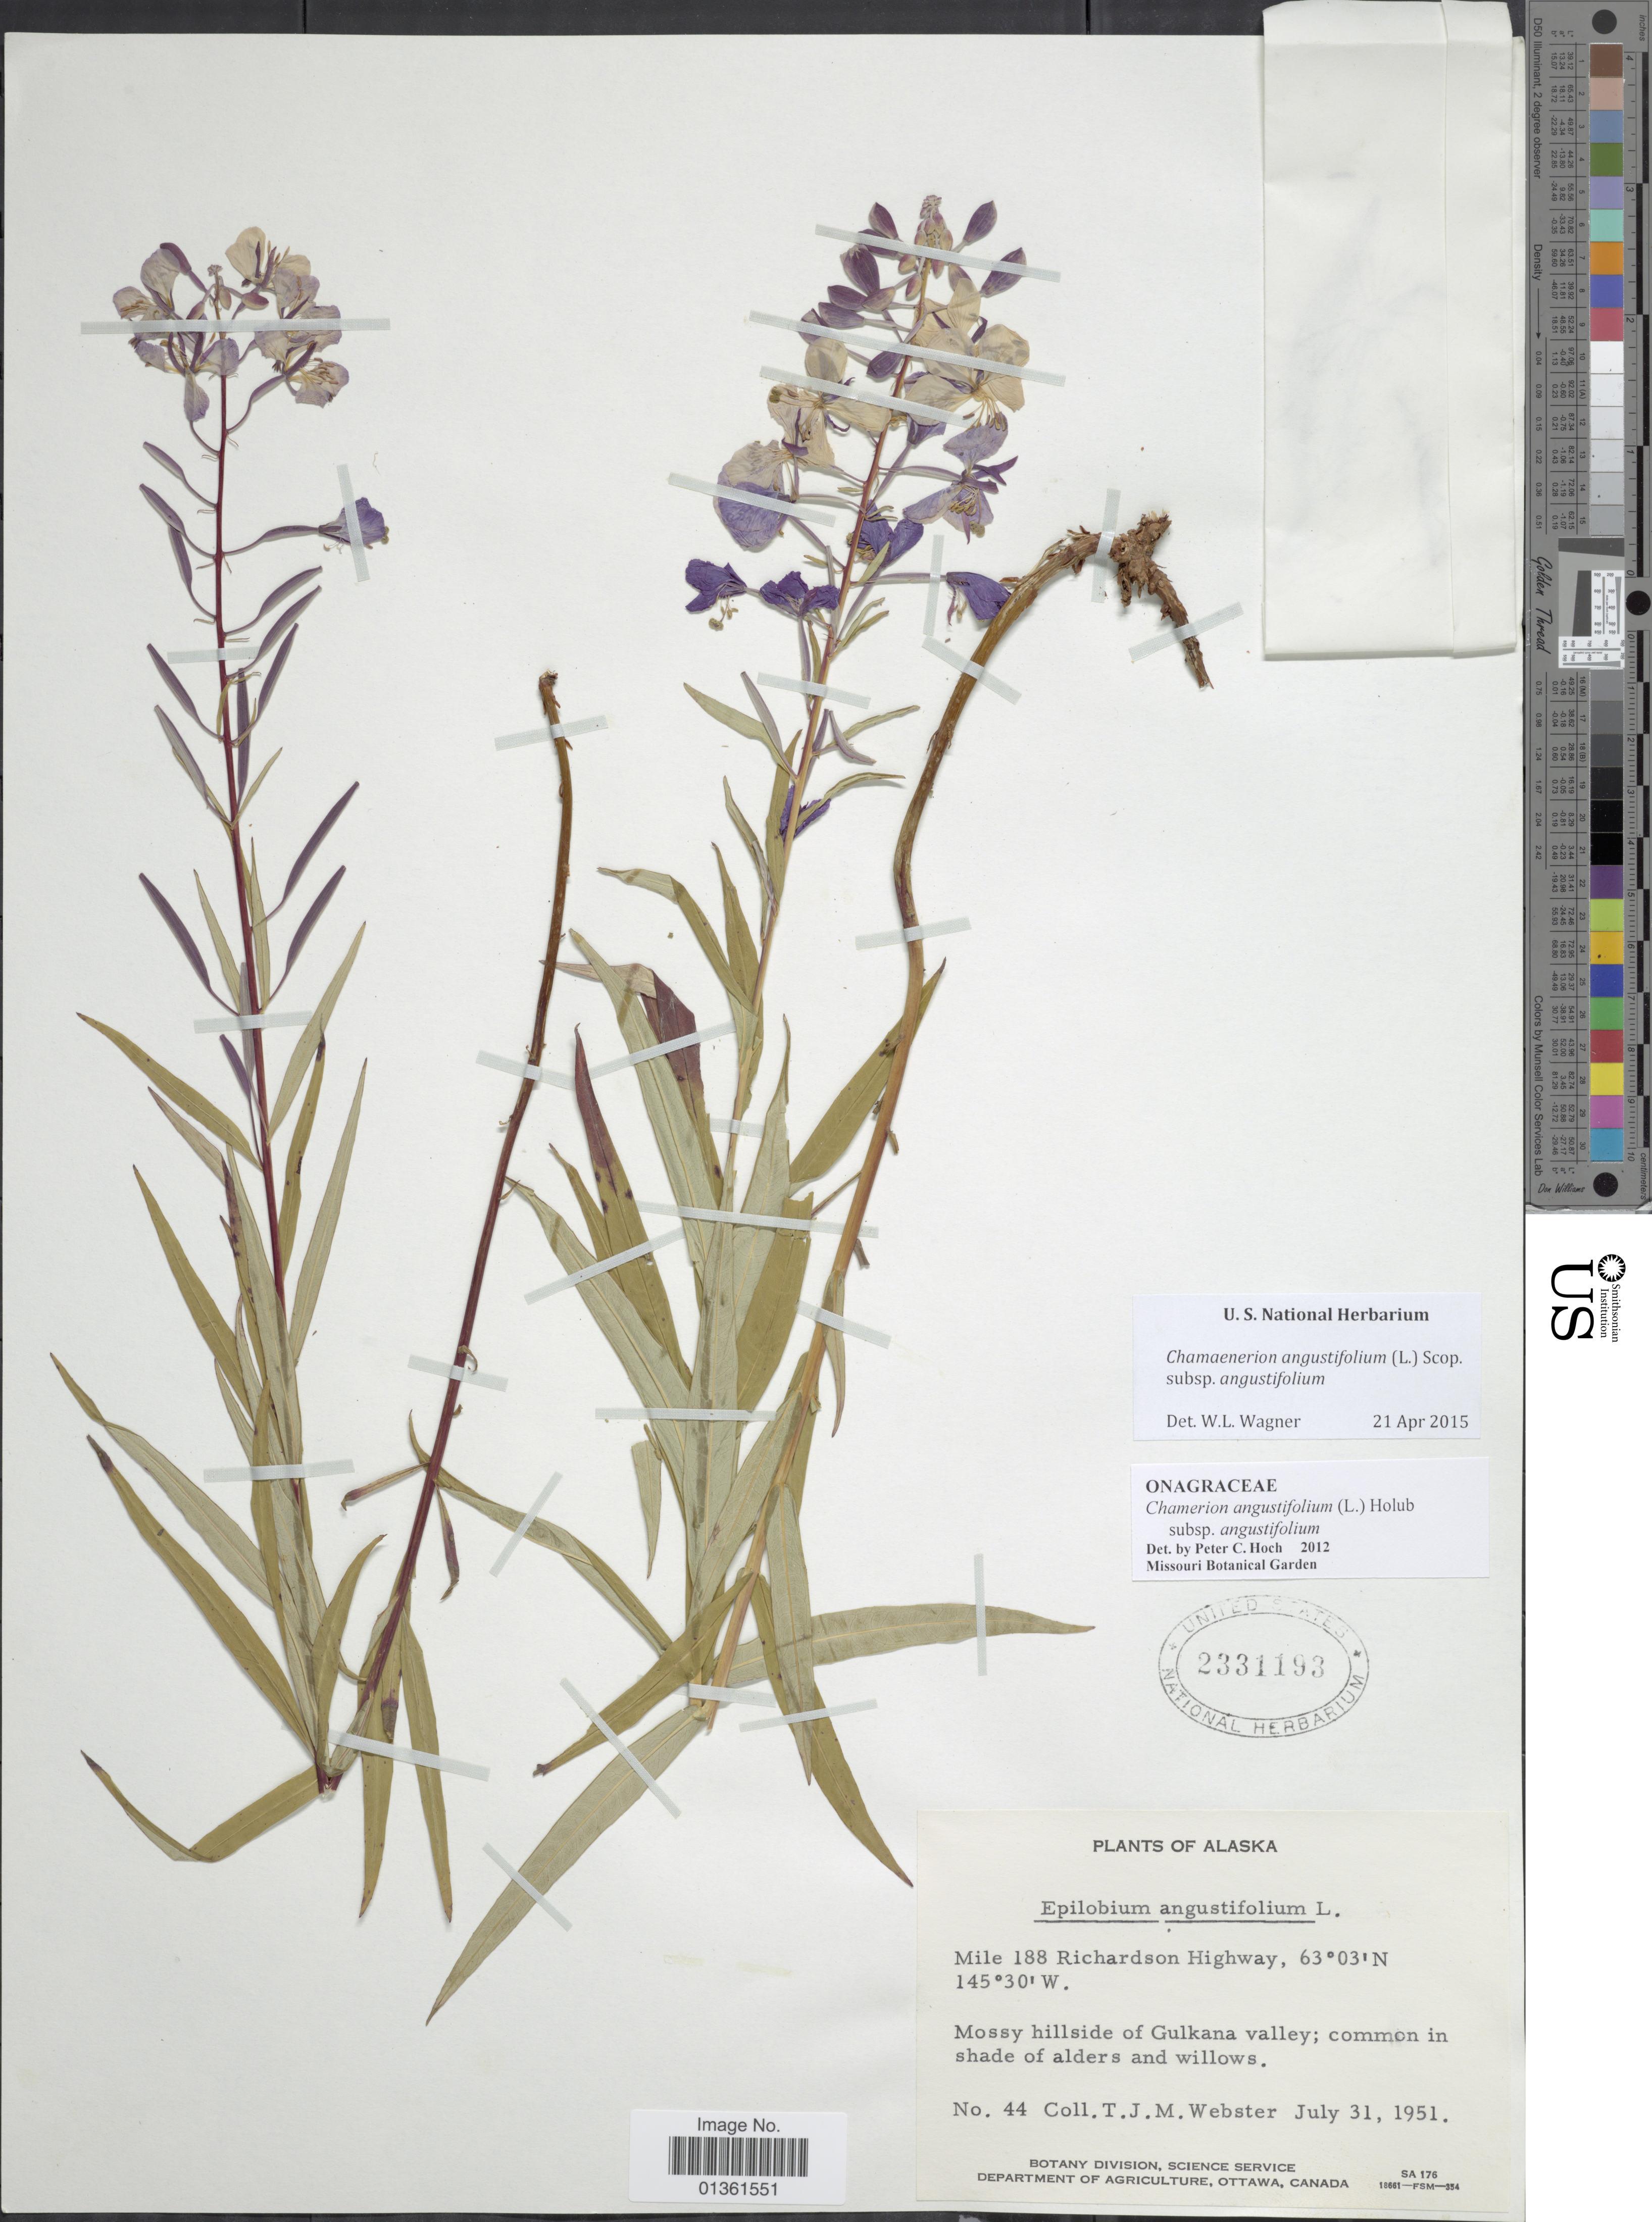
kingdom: Plantae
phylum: Tracheophyta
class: Magnoliopsida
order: Myrtales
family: Onagraceae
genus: Chamaenerion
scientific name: Chamaenerion angustifolium subsp. angustifolium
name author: (L.) Scop.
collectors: T. J. Webster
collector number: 44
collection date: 1951-07-31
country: United States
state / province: Alaska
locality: Mile 188 Richardson Highway. Mossy hillside of Gulkana valley.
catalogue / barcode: US 2331193